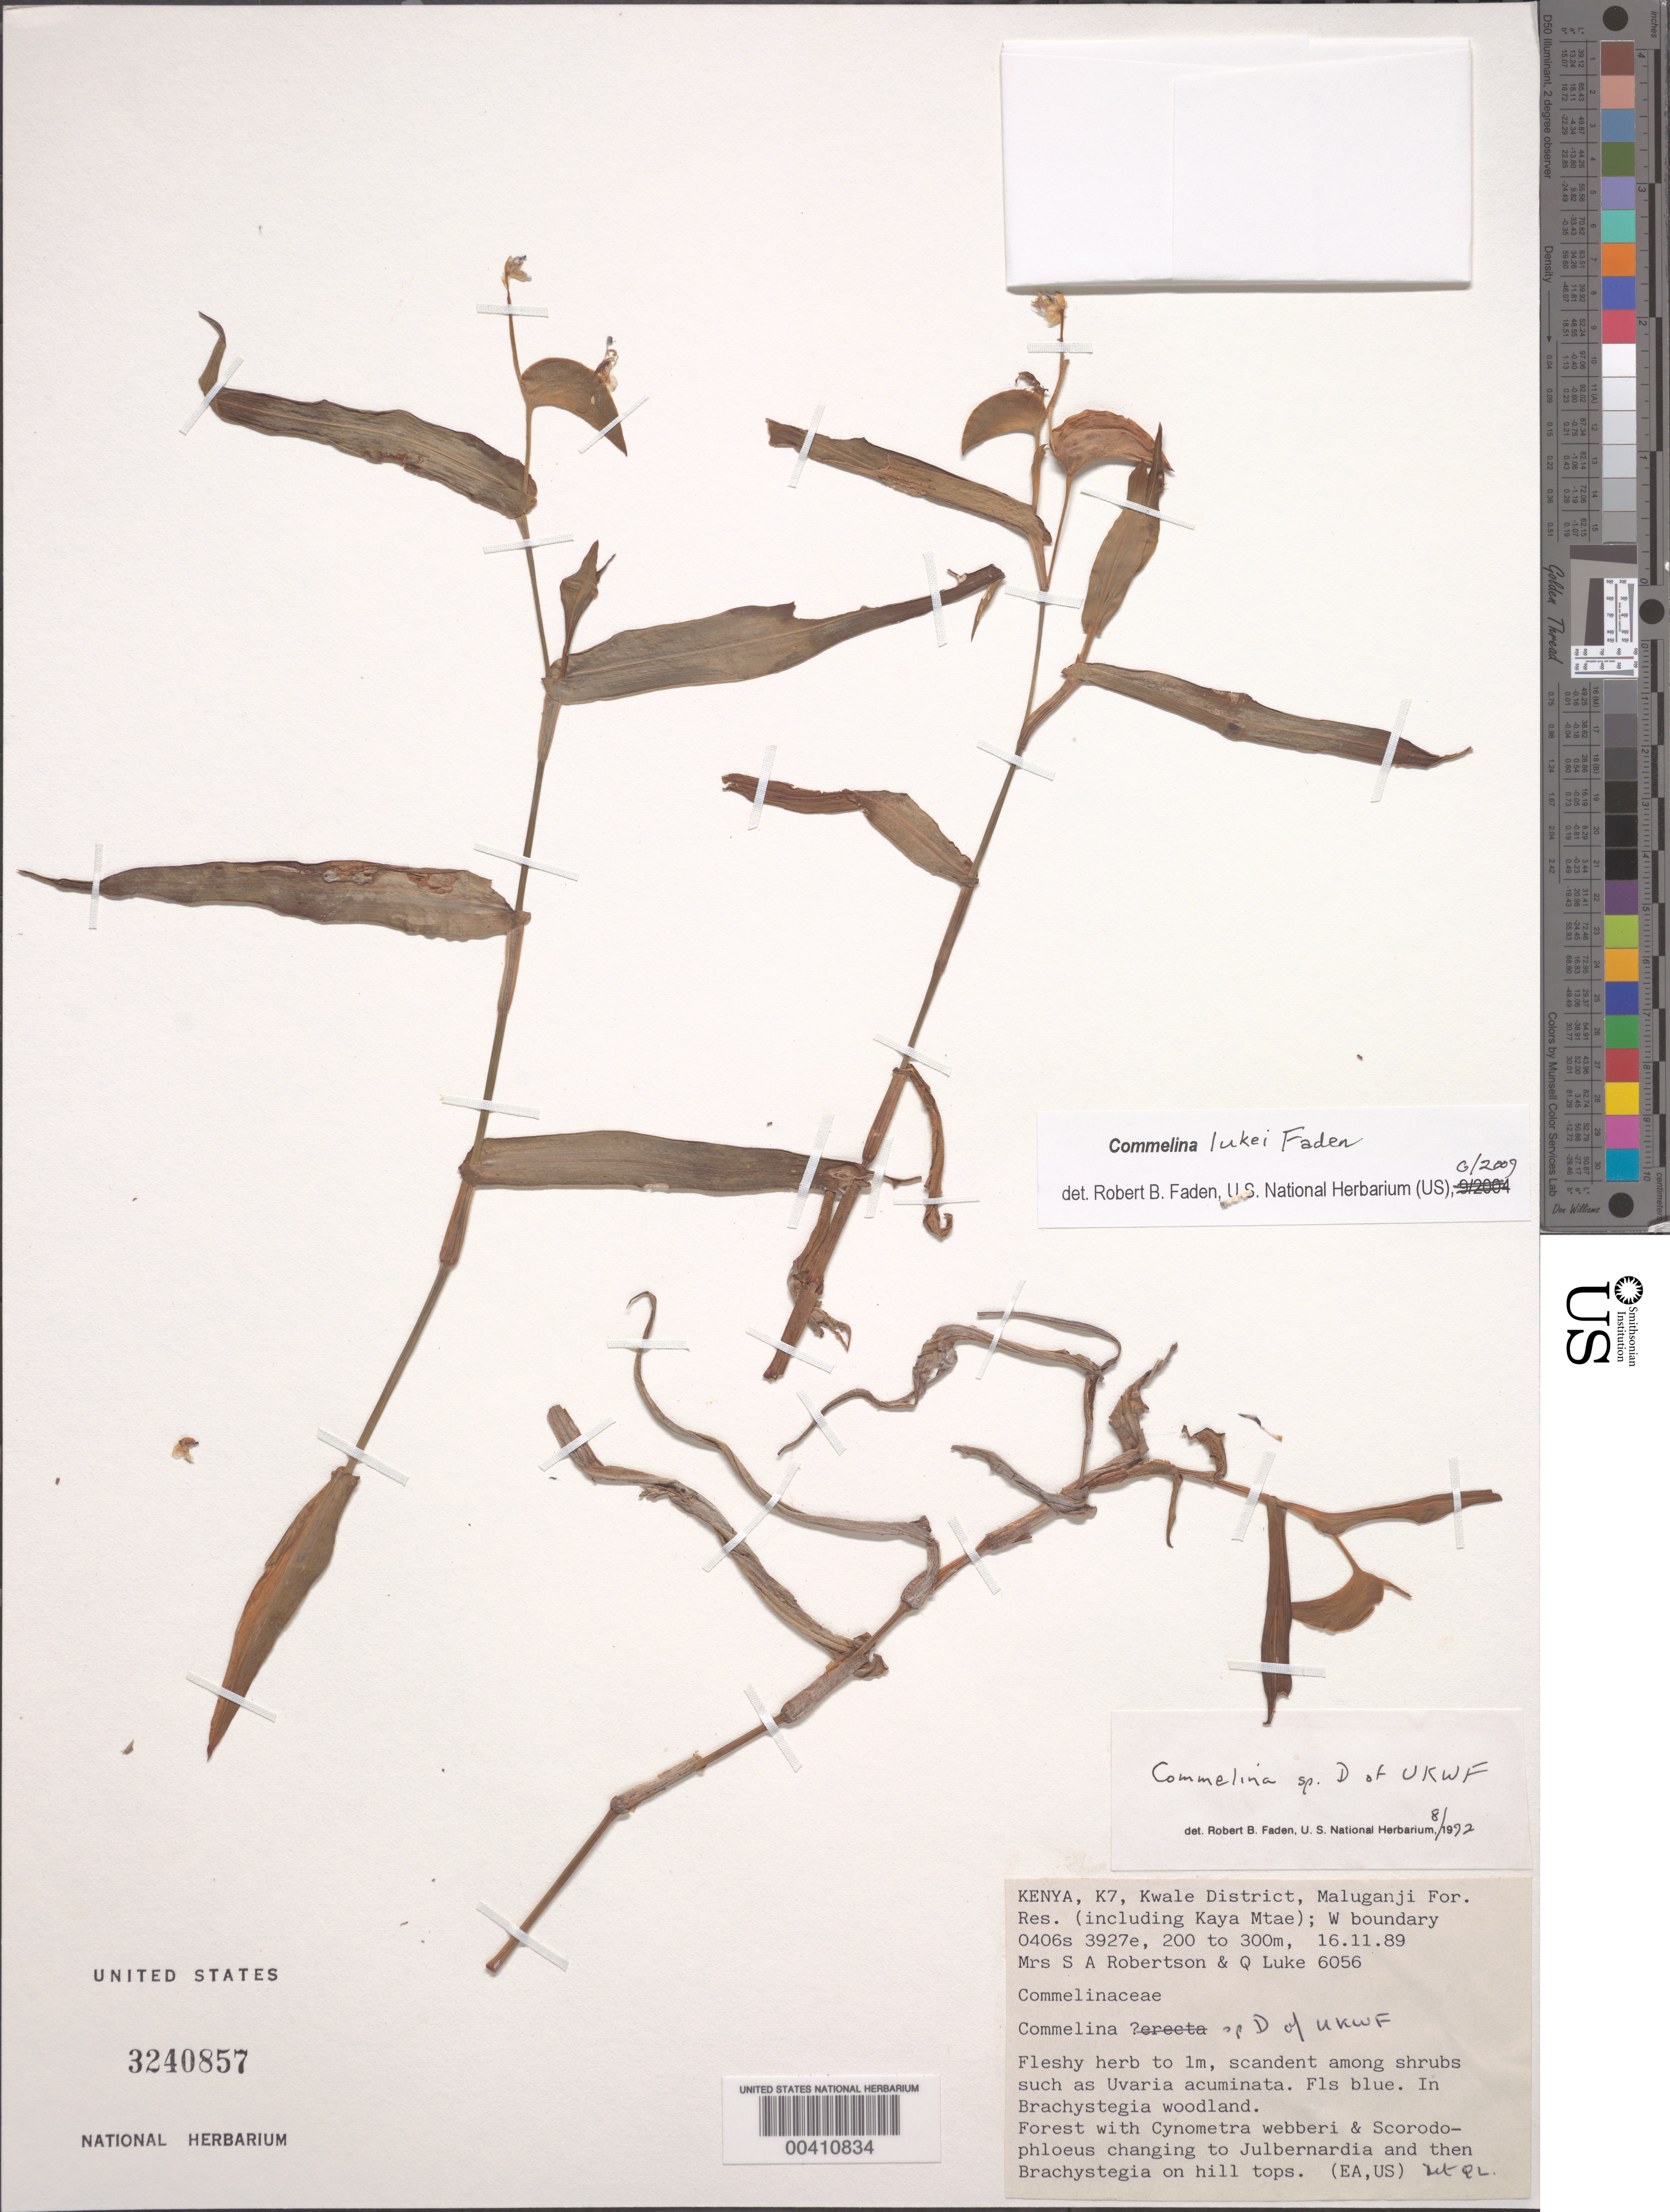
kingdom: Plantae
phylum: Tracheophyta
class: Liliopsida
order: Commelinales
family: Commelinaceae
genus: Commelina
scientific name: Commelina lukei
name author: Faden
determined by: Faden, Robert B., (US), Smithsonian Institution - National Museum of Natural History (UNITED STATES)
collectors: Mrs. S. A. Robertson & Q. Luke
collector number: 6056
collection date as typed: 16 Nov 1989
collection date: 1989-11-16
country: Kenya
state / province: Kwale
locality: K7, kwale district, maluganji forest reserve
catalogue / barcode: US 3240857